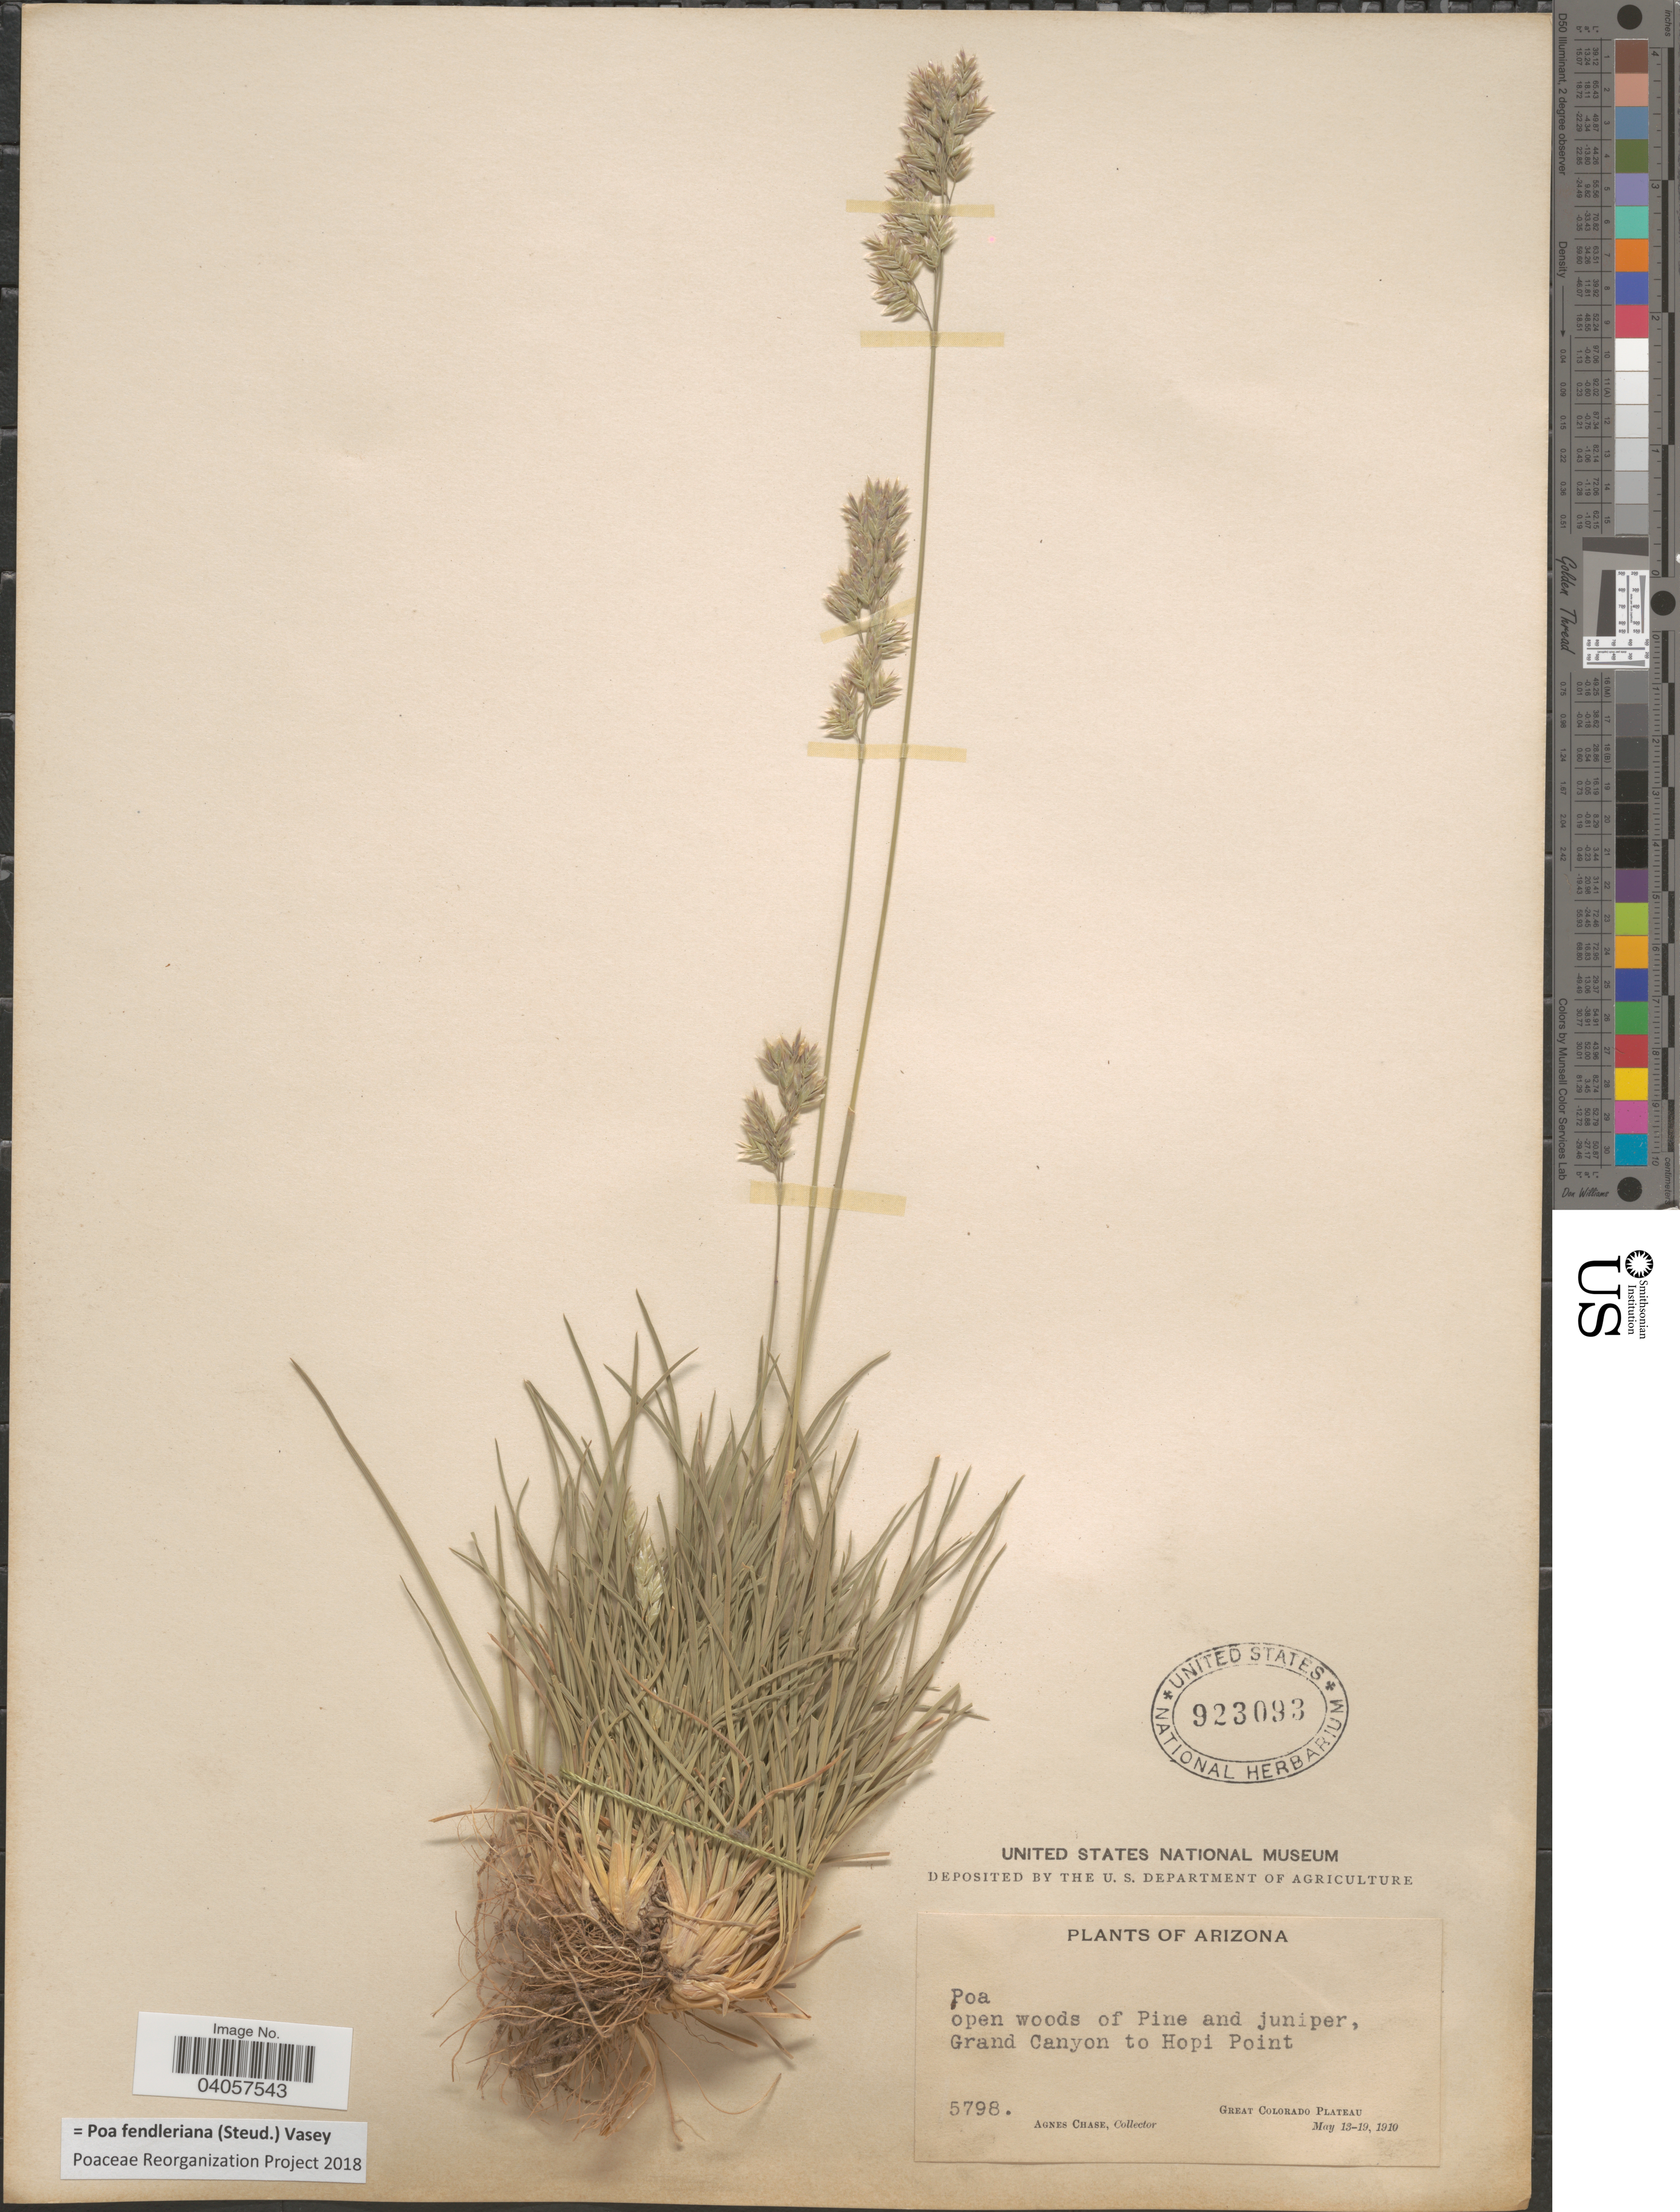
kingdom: Plantae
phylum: Tracheophyta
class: Liliopsida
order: Poales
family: Poaceae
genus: Poa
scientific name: Poa fendleriana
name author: (Steud.) Vasey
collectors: A. Chase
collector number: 5798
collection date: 1910-05-13/1910-05-19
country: United States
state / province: Arizona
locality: Open woods of Pine and juniper, Grand Canyon to Hopi Point. Great Colorado Plateau.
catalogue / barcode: US 923093